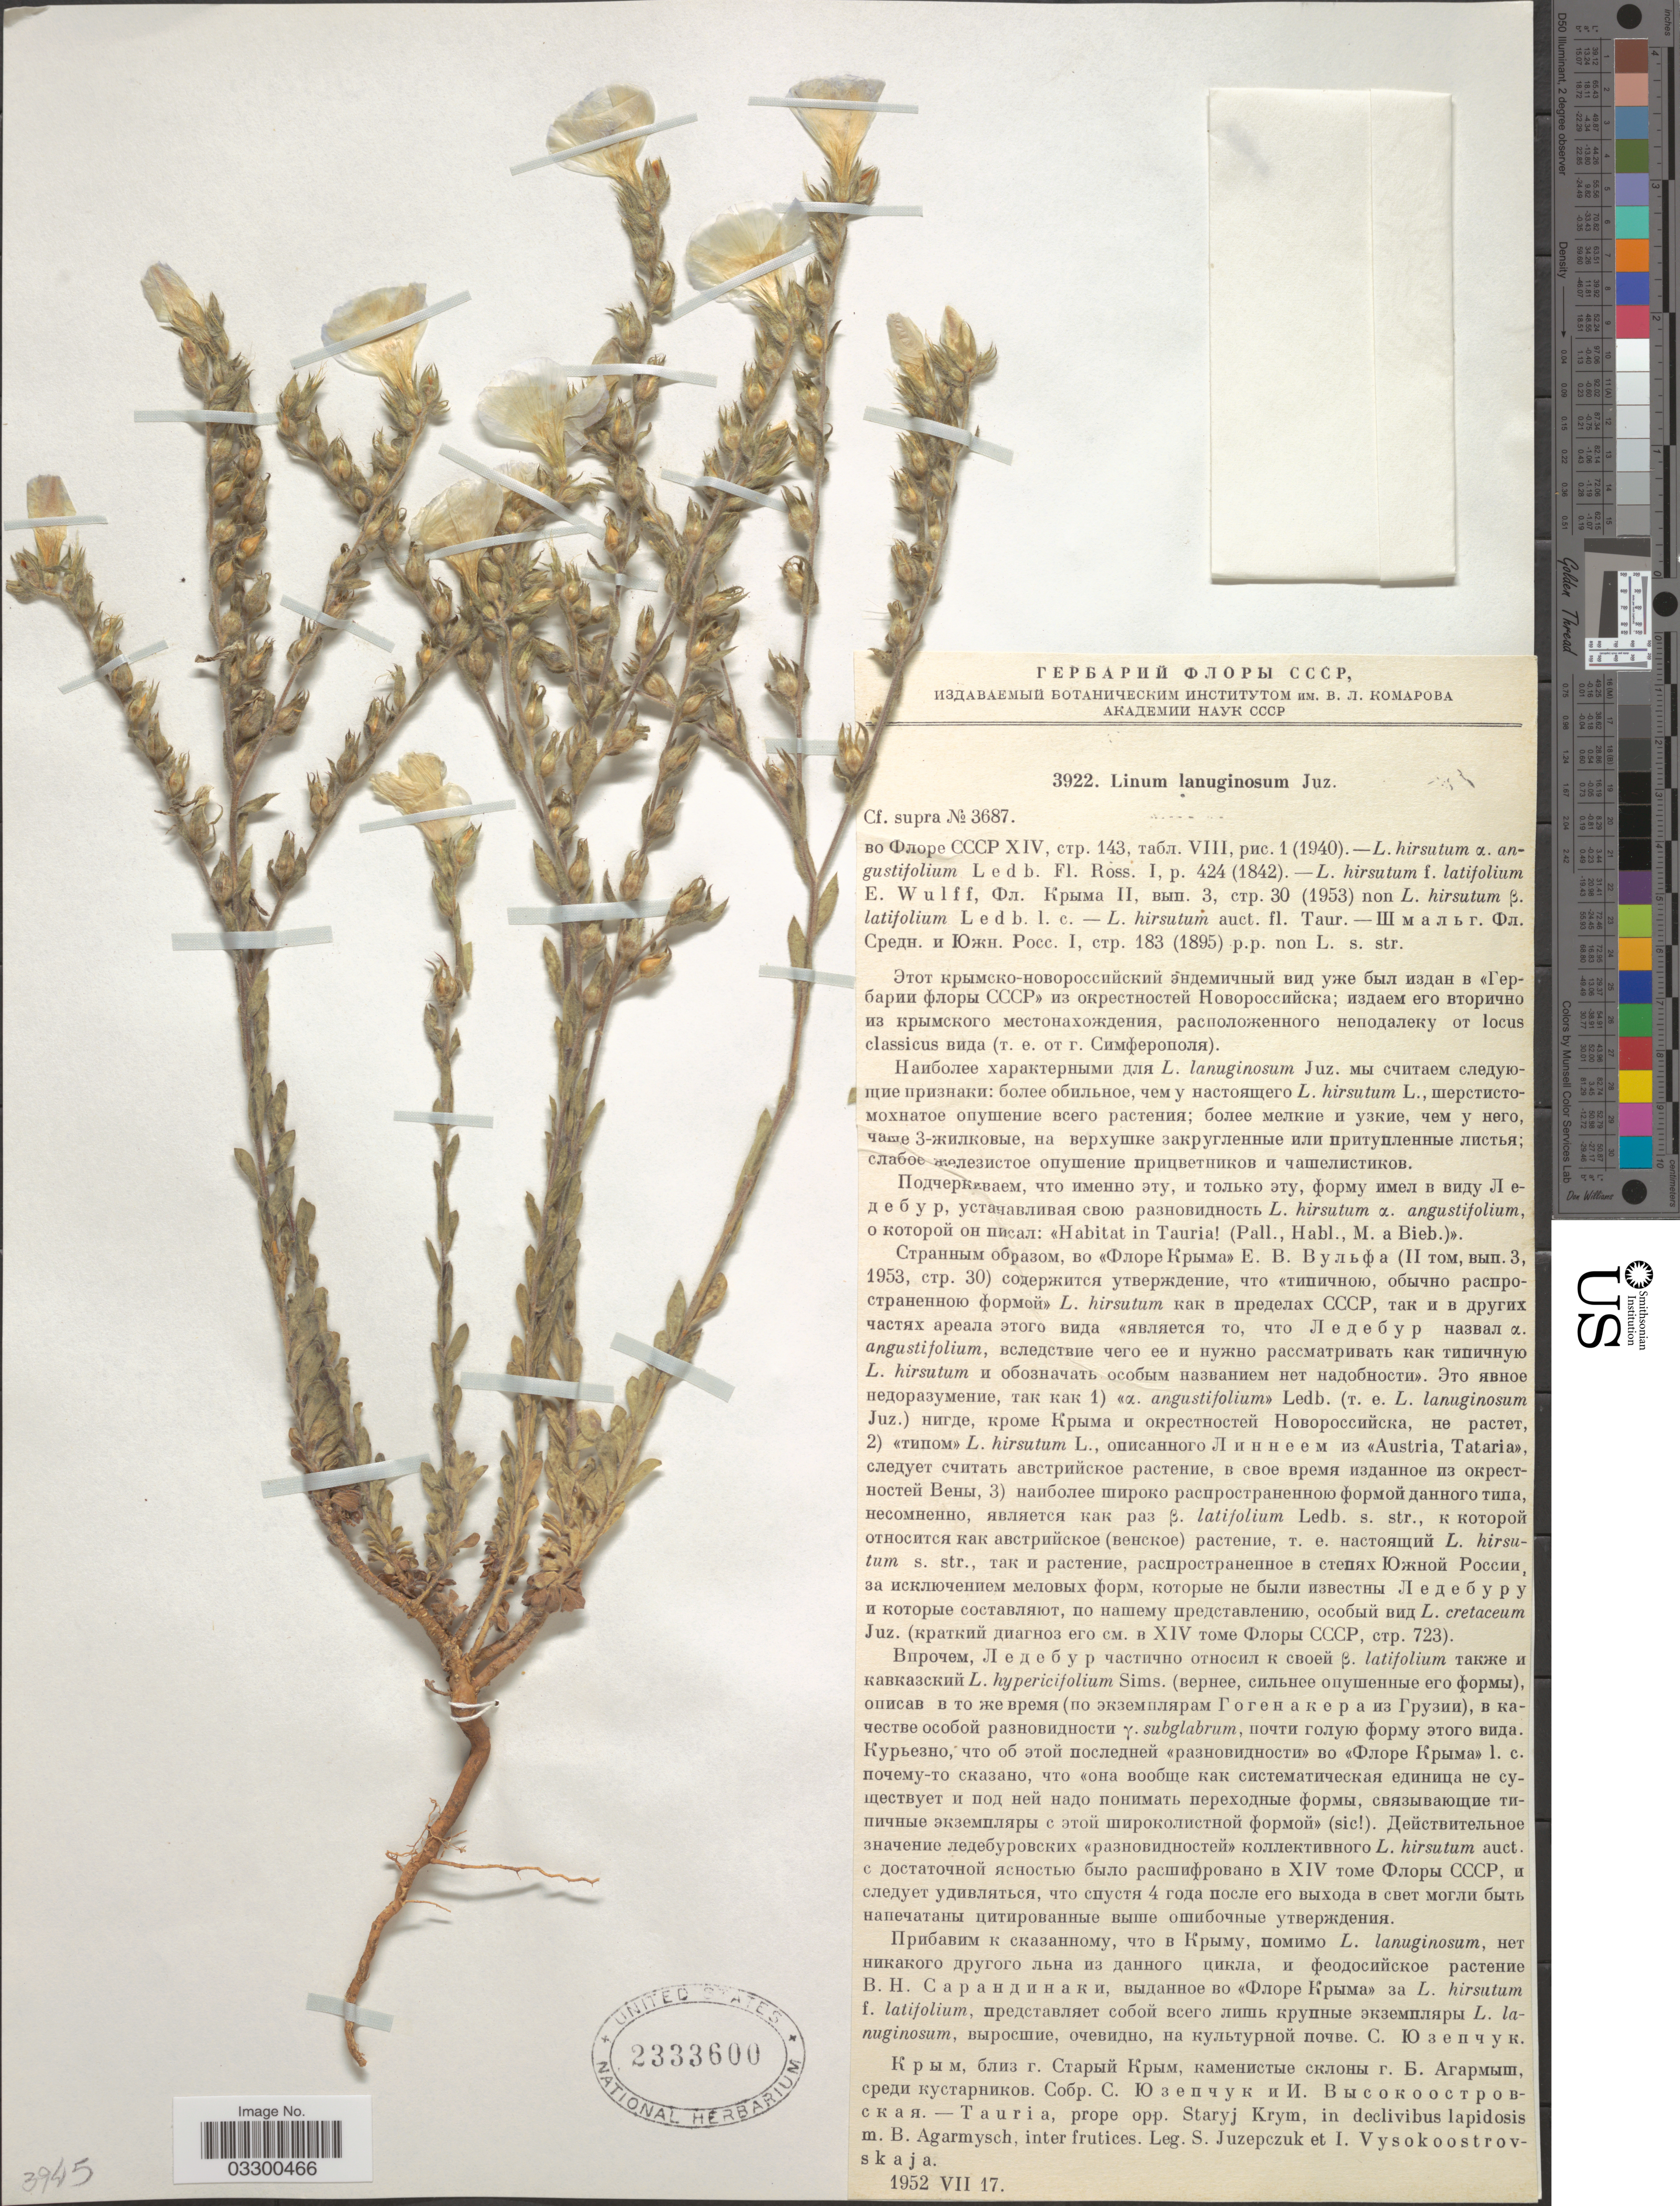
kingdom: Plantae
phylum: Tracheophyta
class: Magnoliopsida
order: Malpighiales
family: Linaceae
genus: Linum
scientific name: Linum lanuginosum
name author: Juz.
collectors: S. V. Juzepczuk & I. Vysokoostrovskaja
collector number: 3922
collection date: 1952-07-17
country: Ukraine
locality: Tauria, prope opp. Staryj Krym, in declivibus lapidosis m. B. Agarmysch.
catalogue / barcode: US 2333600